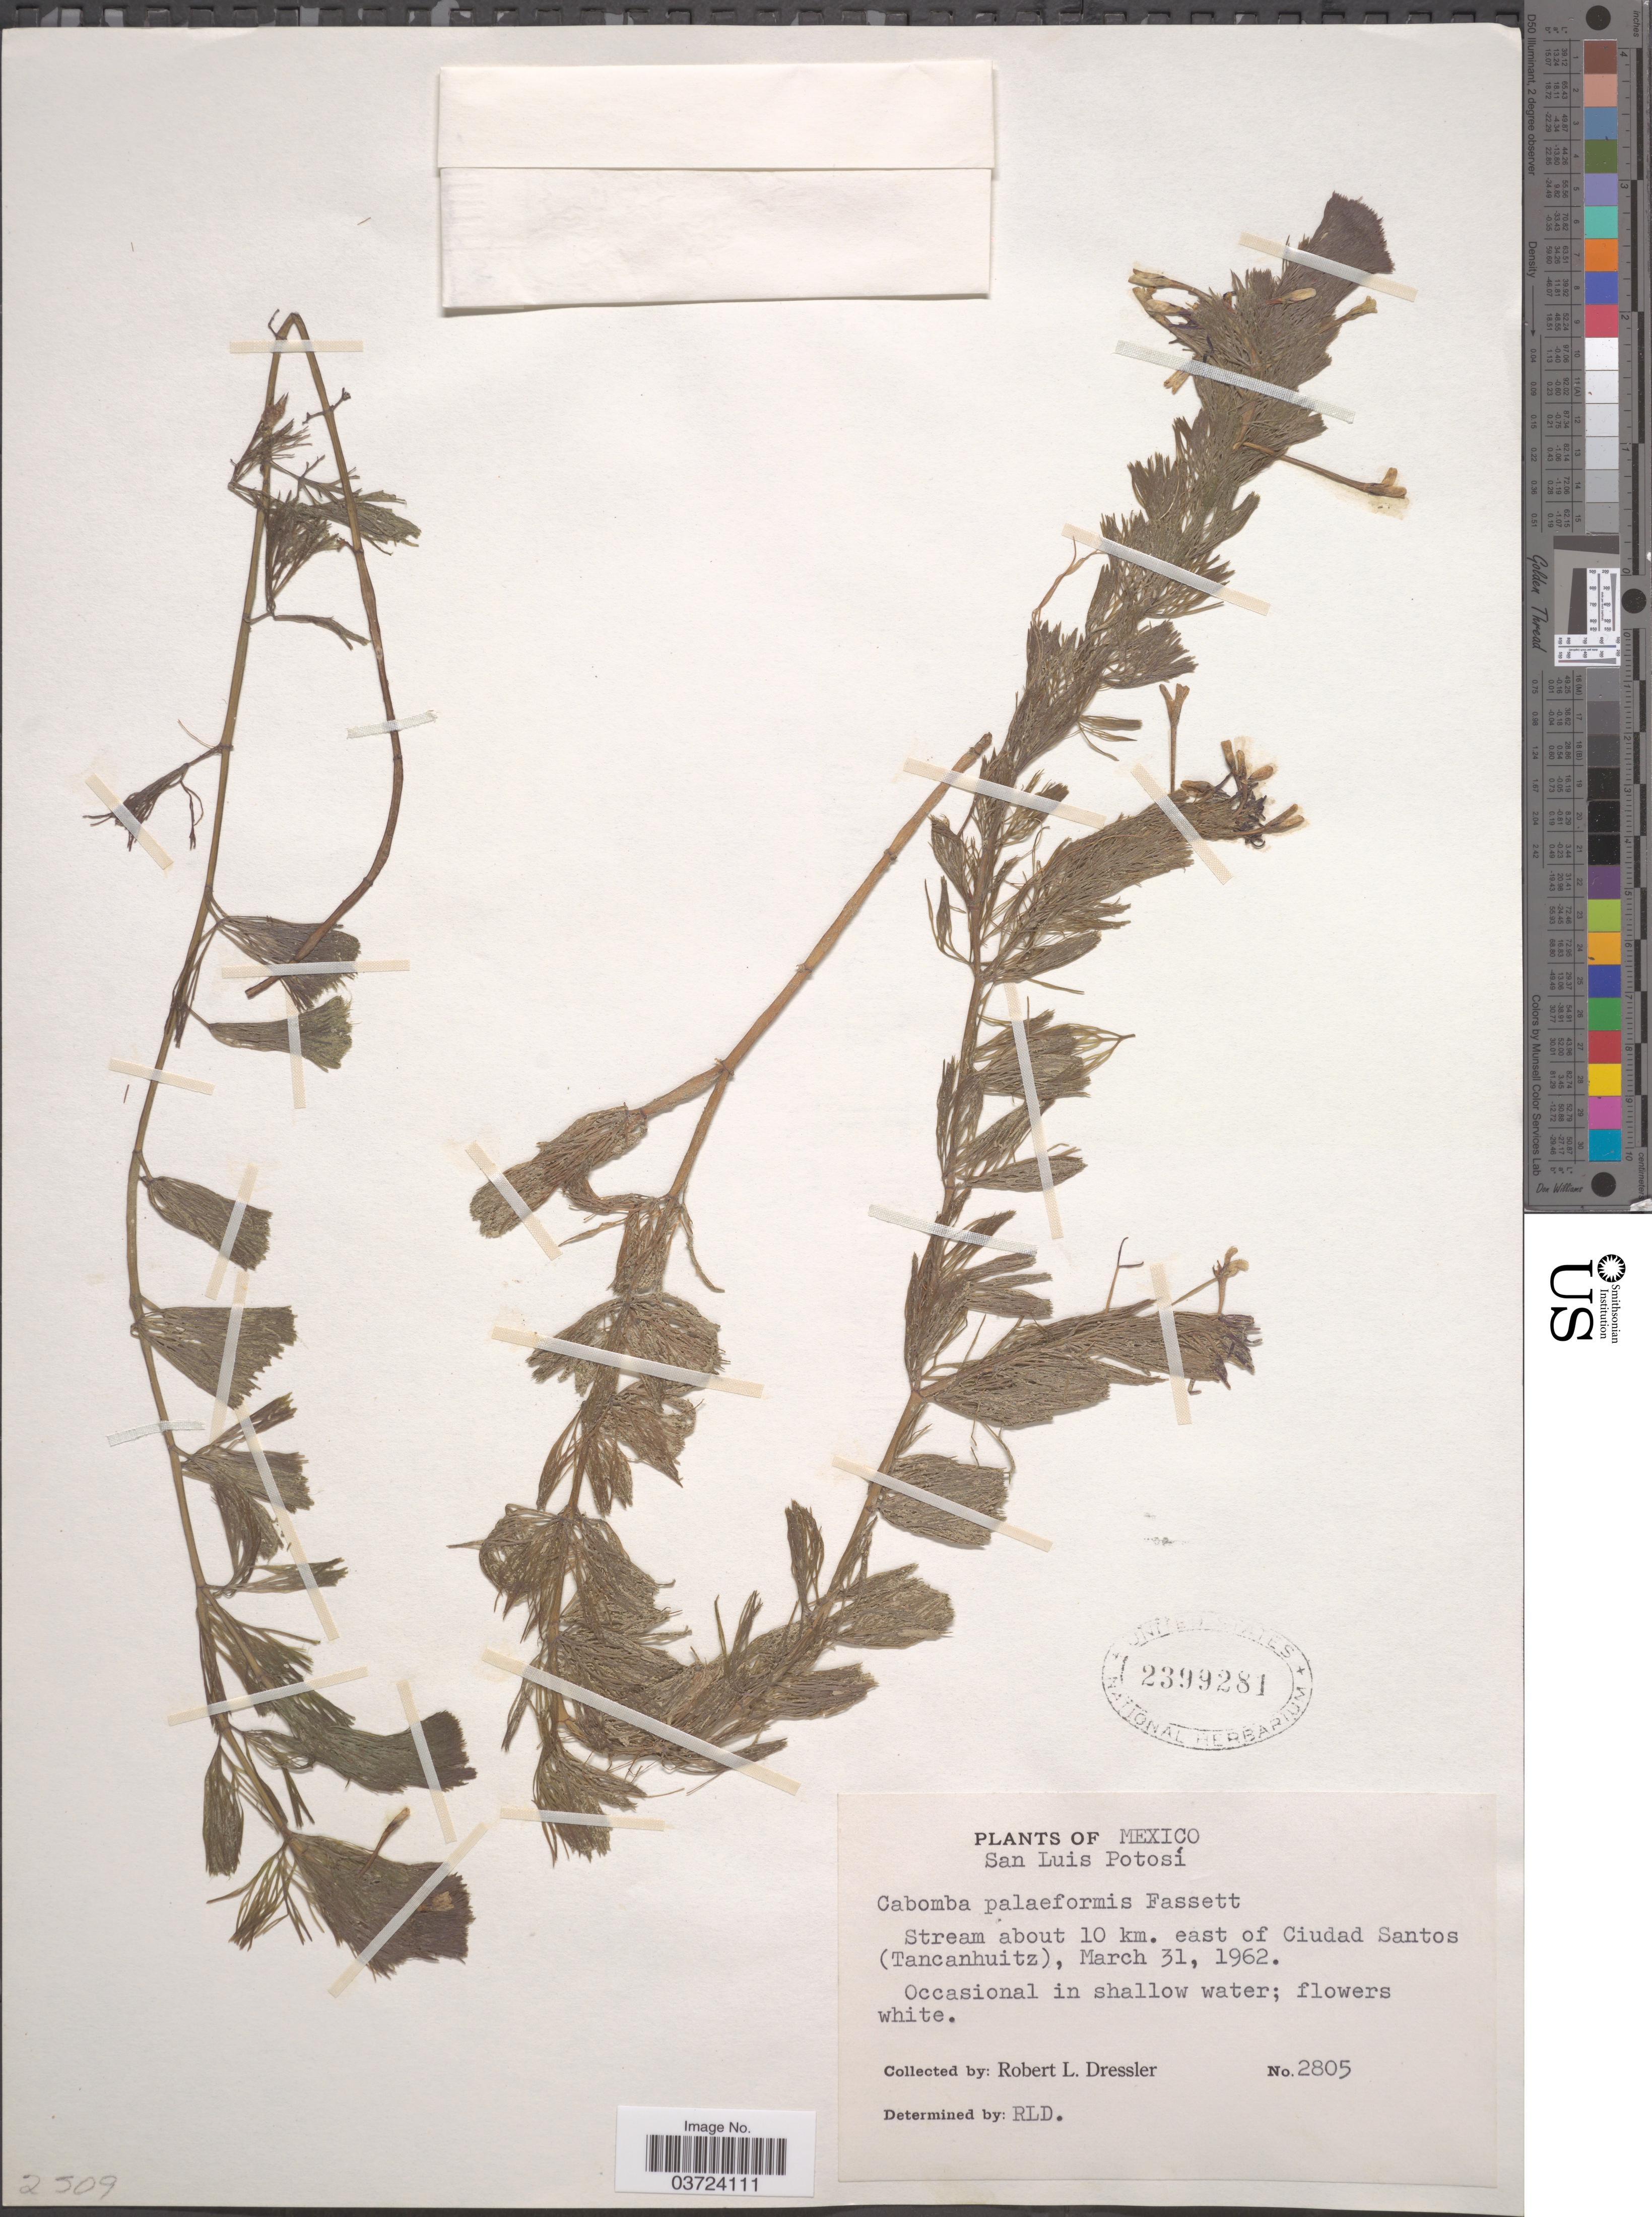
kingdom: Plantae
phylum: Tracheophyta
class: Magnoliopsida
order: Nymphaeales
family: Cabombaceae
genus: Cabomba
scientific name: Cabomba palaeformis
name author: Fassett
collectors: R. Dressler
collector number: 2805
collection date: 1962-03-31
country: Mexico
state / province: San Luis Potosí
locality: Stream about 10 km. east of Ciudad Santos (Tancanhuitz).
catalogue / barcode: US 2399281